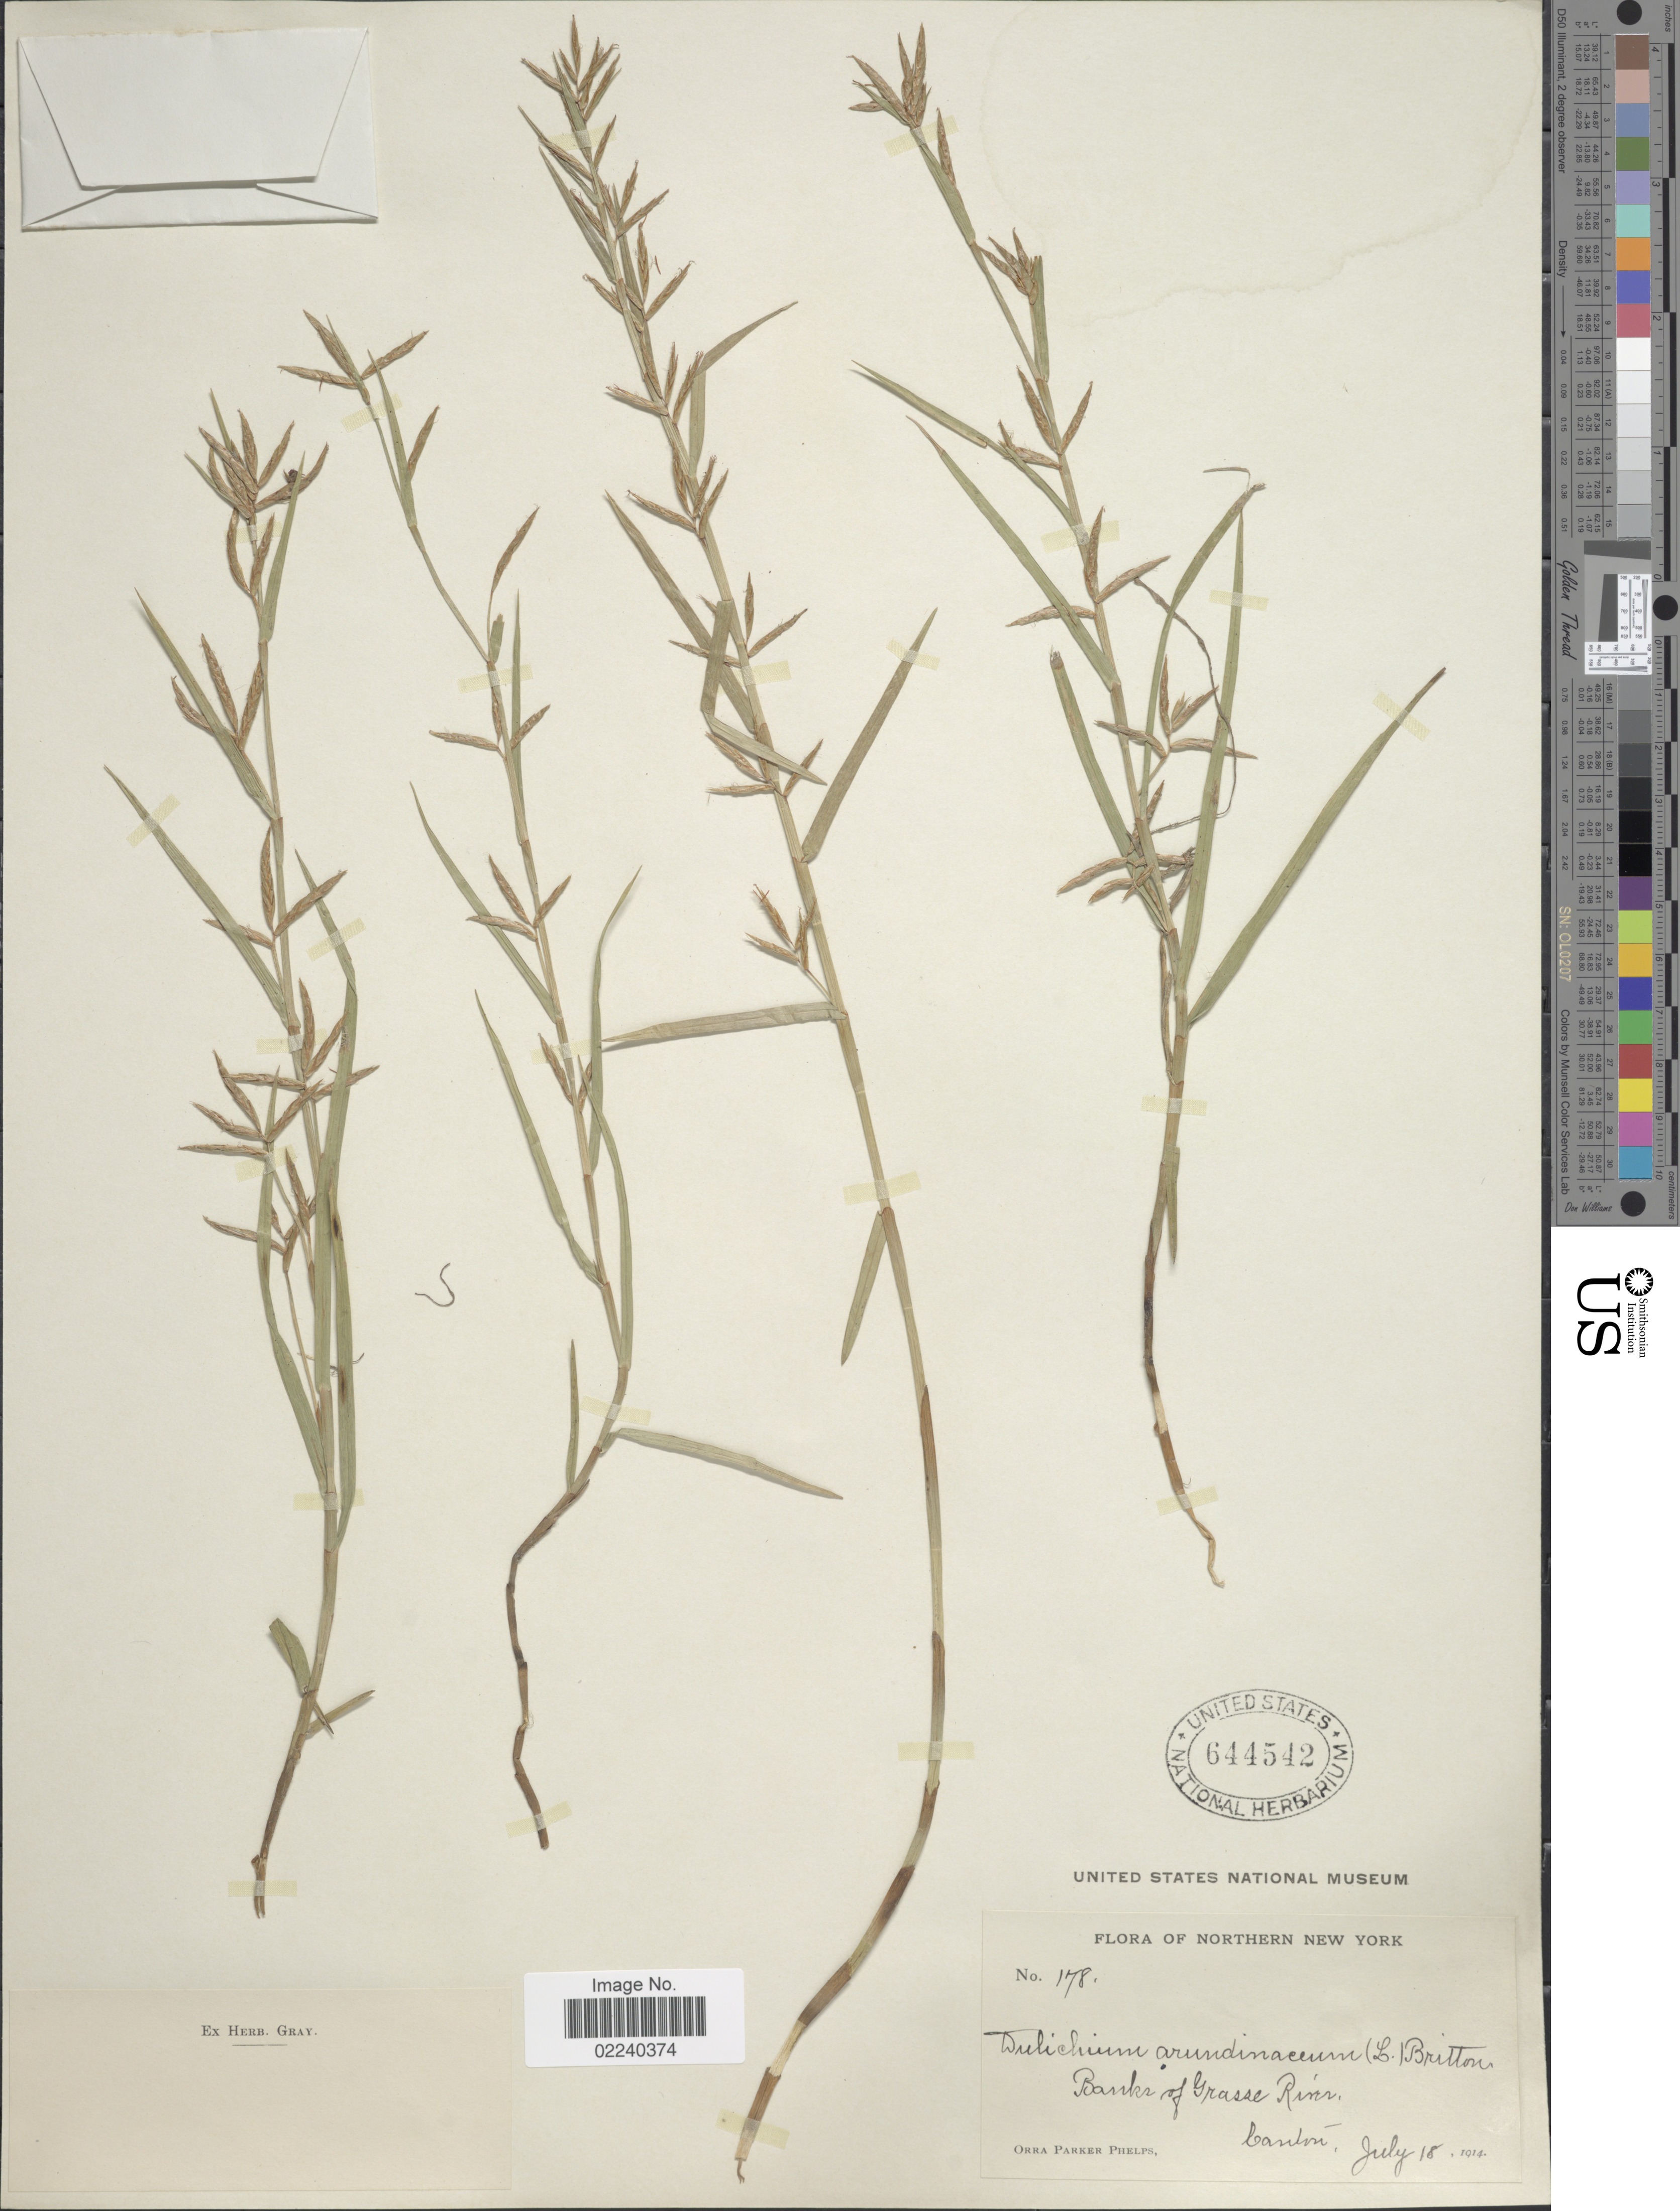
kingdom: Plantae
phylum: Tracheophyta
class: Liliopsida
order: Poales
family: Cyperaceae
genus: Dulichium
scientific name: Dulichium arundinaceum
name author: (L.) Britton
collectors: O. P. Phelps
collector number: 178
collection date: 1914-07-18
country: United States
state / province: New York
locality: Northern New York, Banks of Grasse River, Canton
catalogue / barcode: US 644542